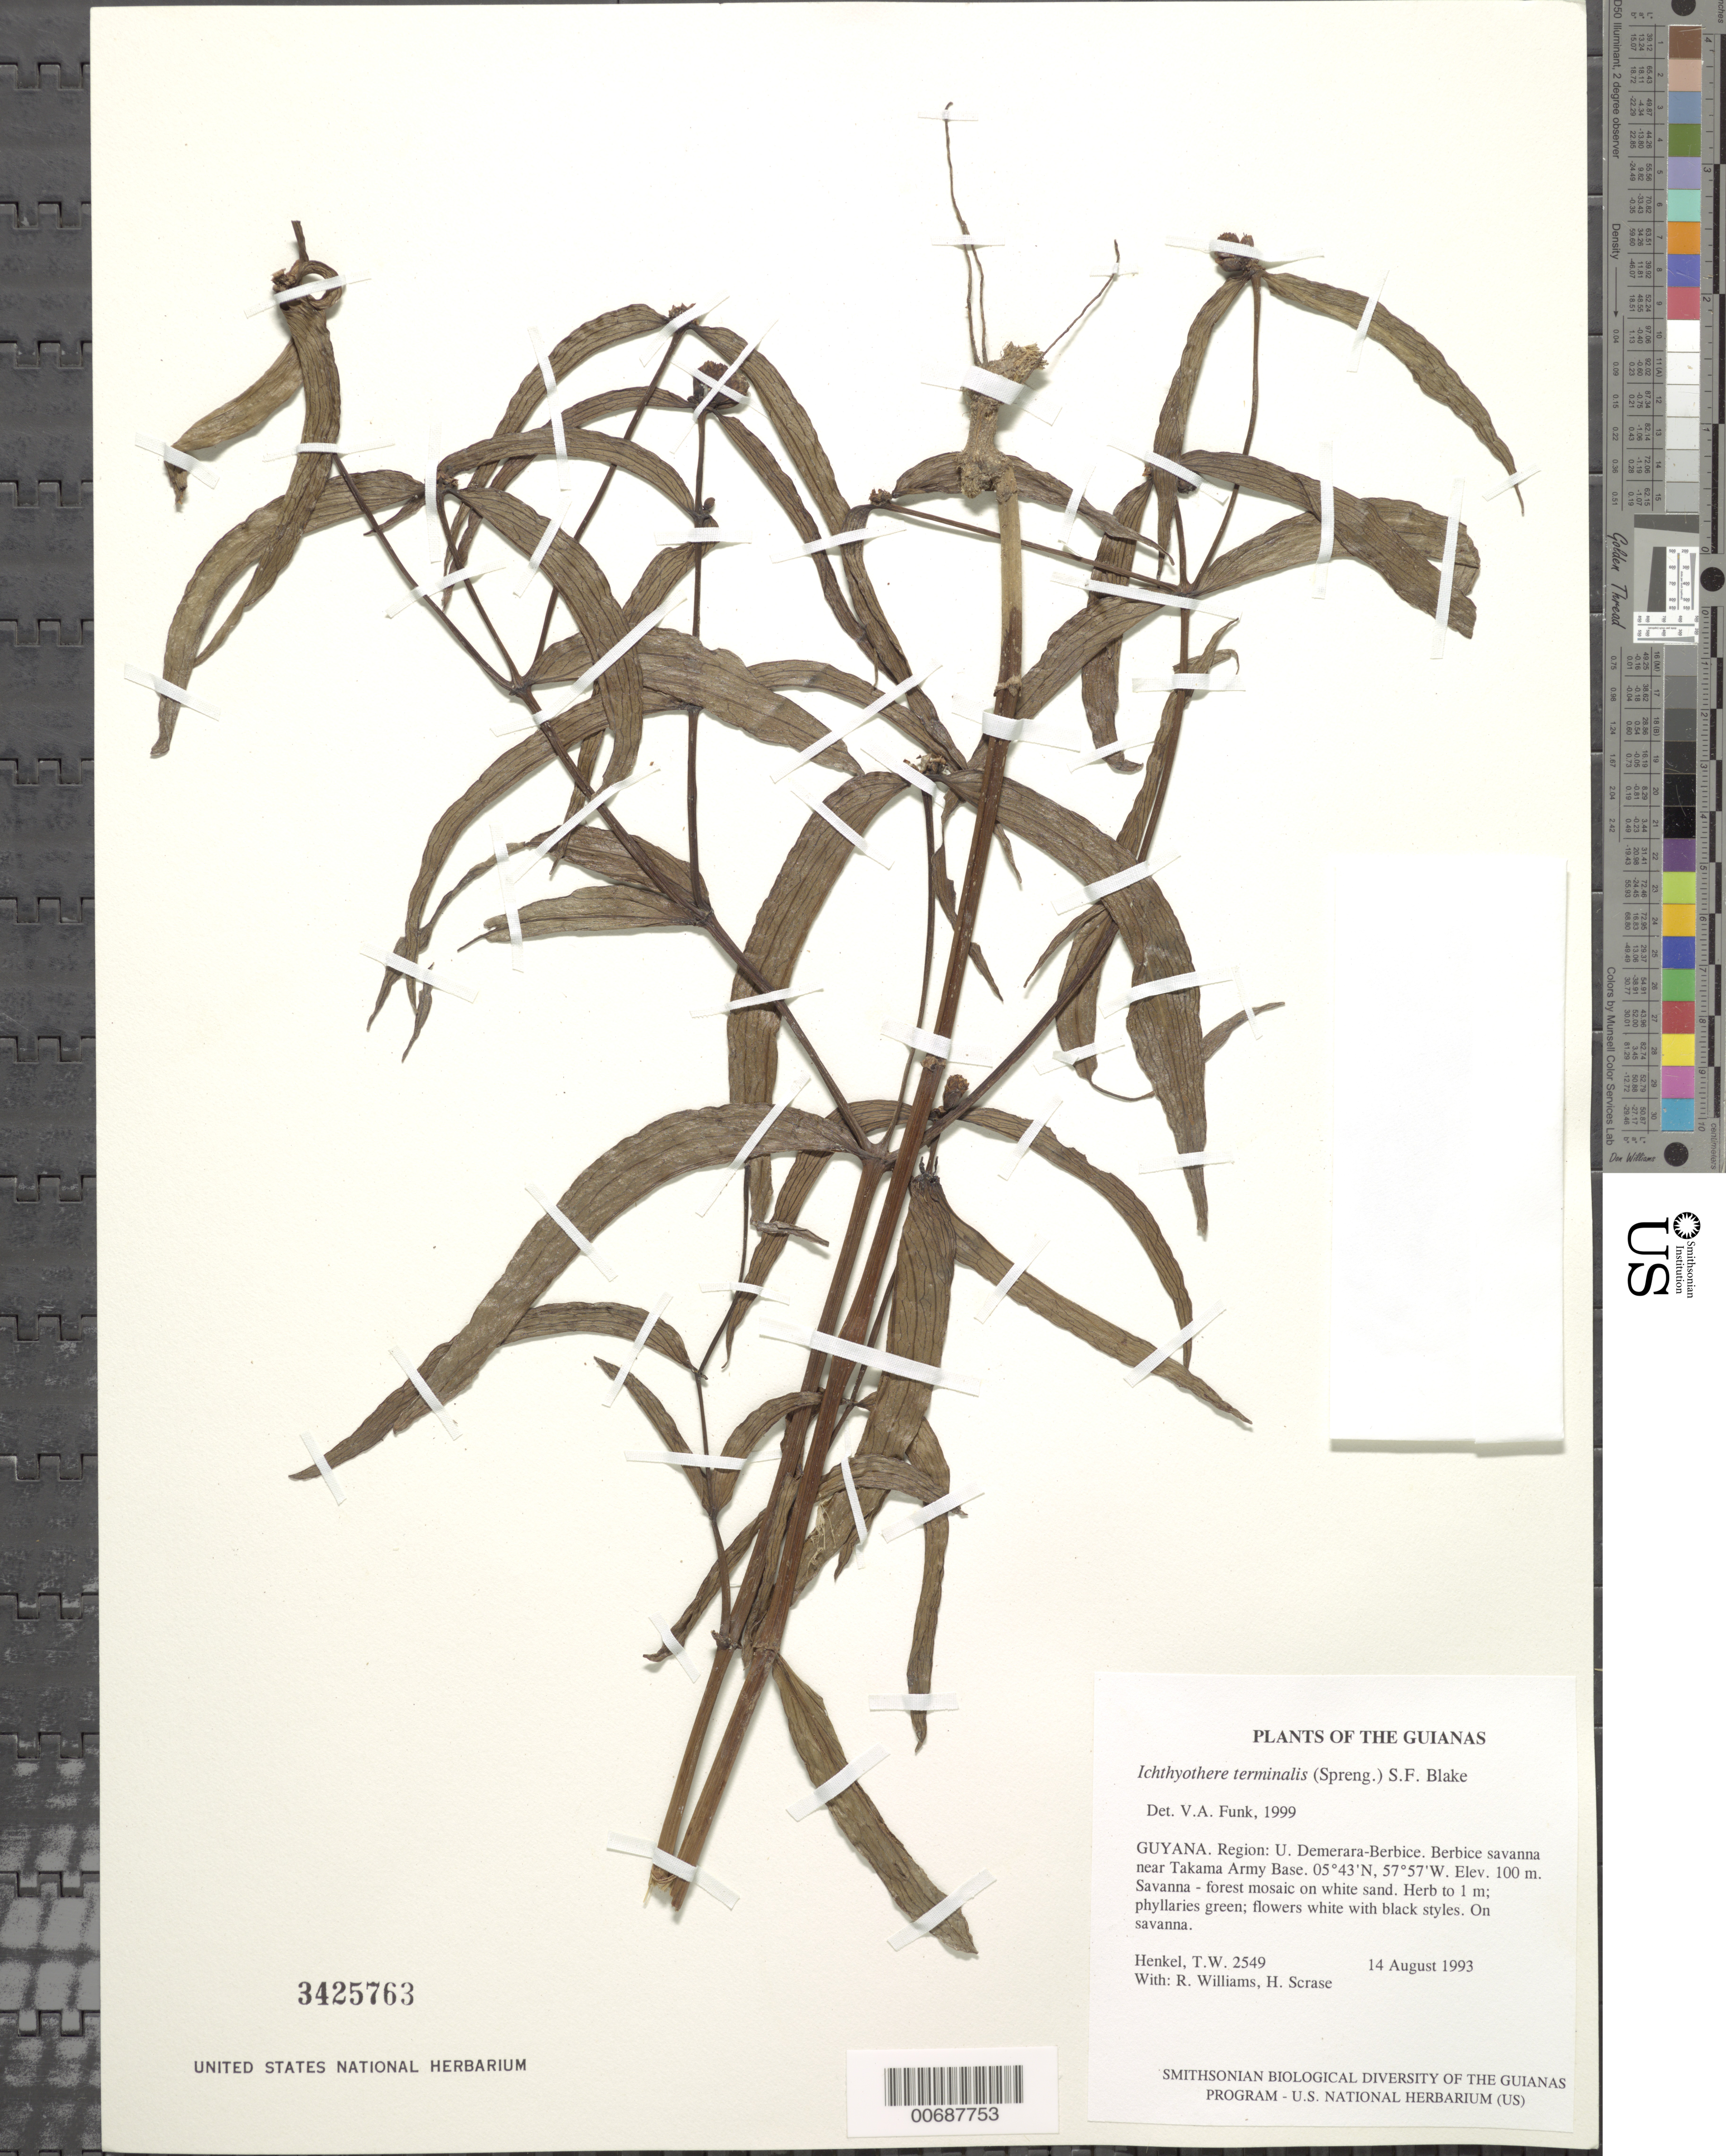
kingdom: Plantae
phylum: Tracheophyta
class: Magnoliopsida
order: Asterales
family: Asteraceae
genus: Ichthyothere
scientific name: Ichthyothere terminalis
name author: (Spreng.) S.F. Blake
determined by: Funk, Vicki A., (BOT), Smithsonian Institution - National Museum of Natural History (UNITED STATES)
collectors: T. Henkel, R. Williams & H. Scrase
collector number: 2549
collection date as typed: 14 August 1993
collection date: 1993-08-14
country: Guyana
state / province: U. Demerara-Berbice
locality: Berbice savanna near Takama Army Base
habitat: Savanna - forest mosaic on white sand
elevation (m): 100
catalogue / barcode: US 3425763